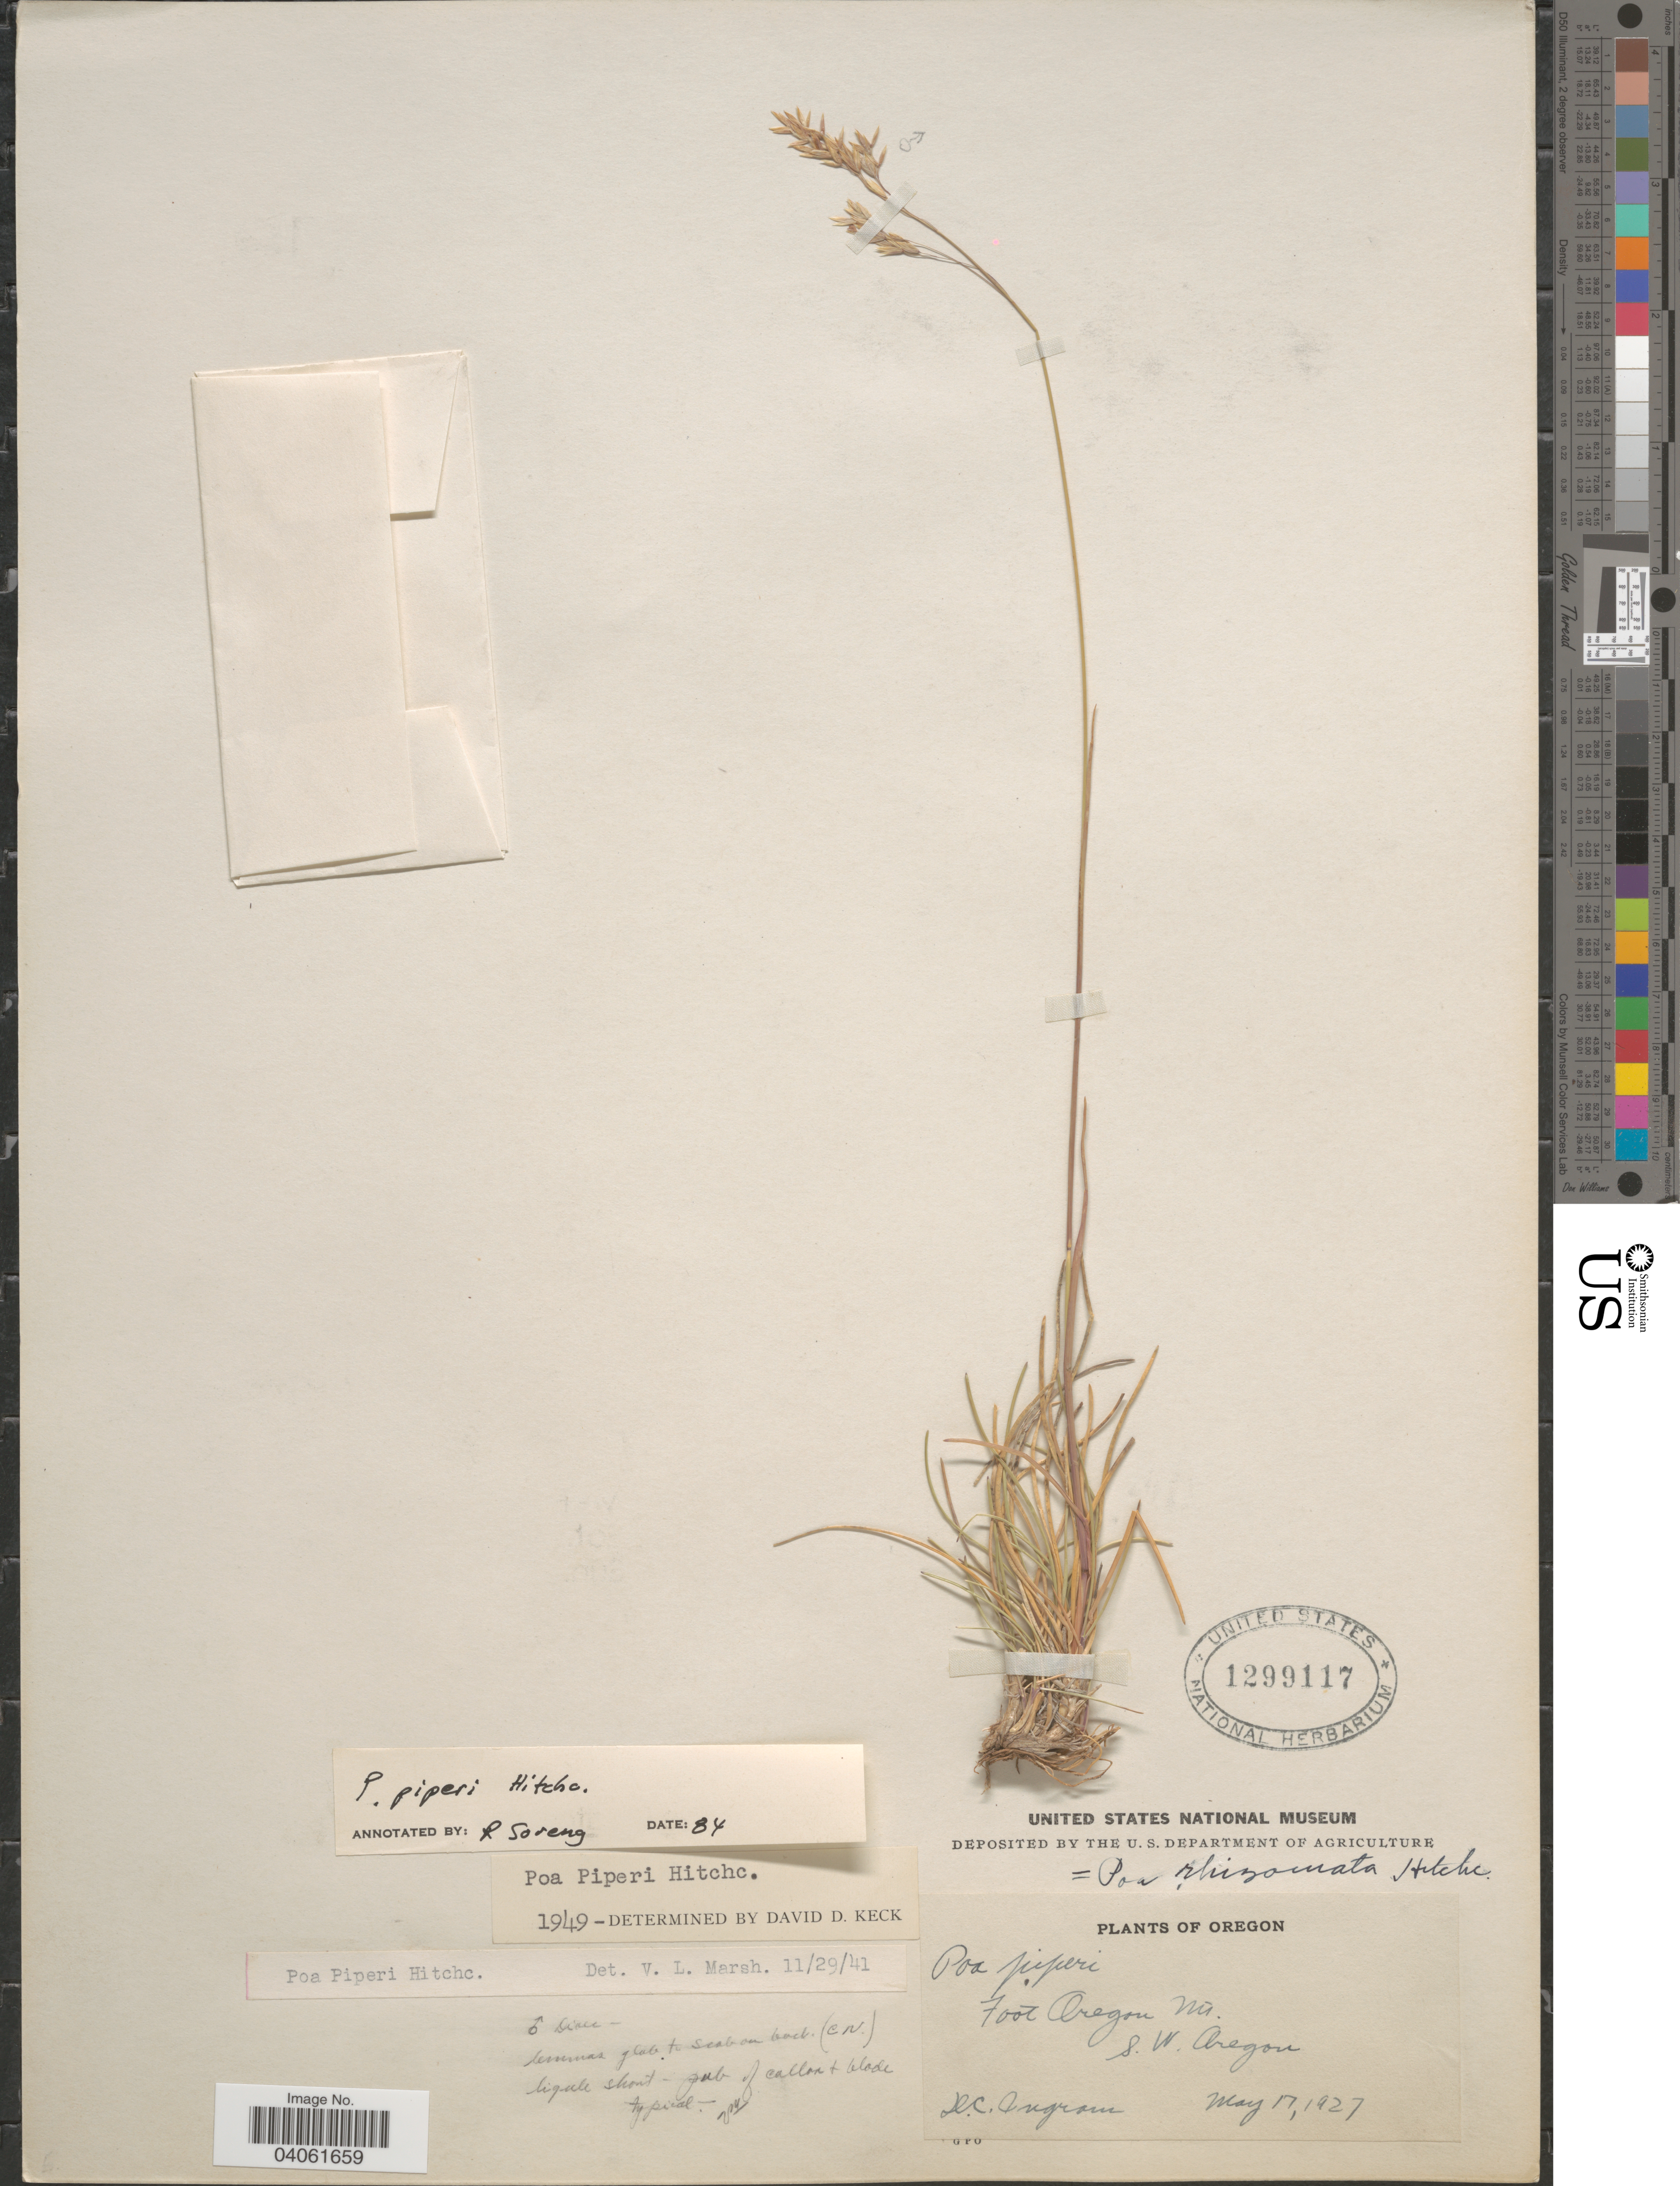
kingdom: Plantae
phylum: Tracheophyta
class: Liliopsida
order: Poales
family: Poaceae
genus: Poa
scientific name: Poa piperi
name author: Hitchc.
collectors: D. C. Ingram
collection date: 1927-05-17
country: United States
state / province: Oregon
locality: Foot Oregon Mts. S. W. Oregon.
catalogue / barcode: US 1299117